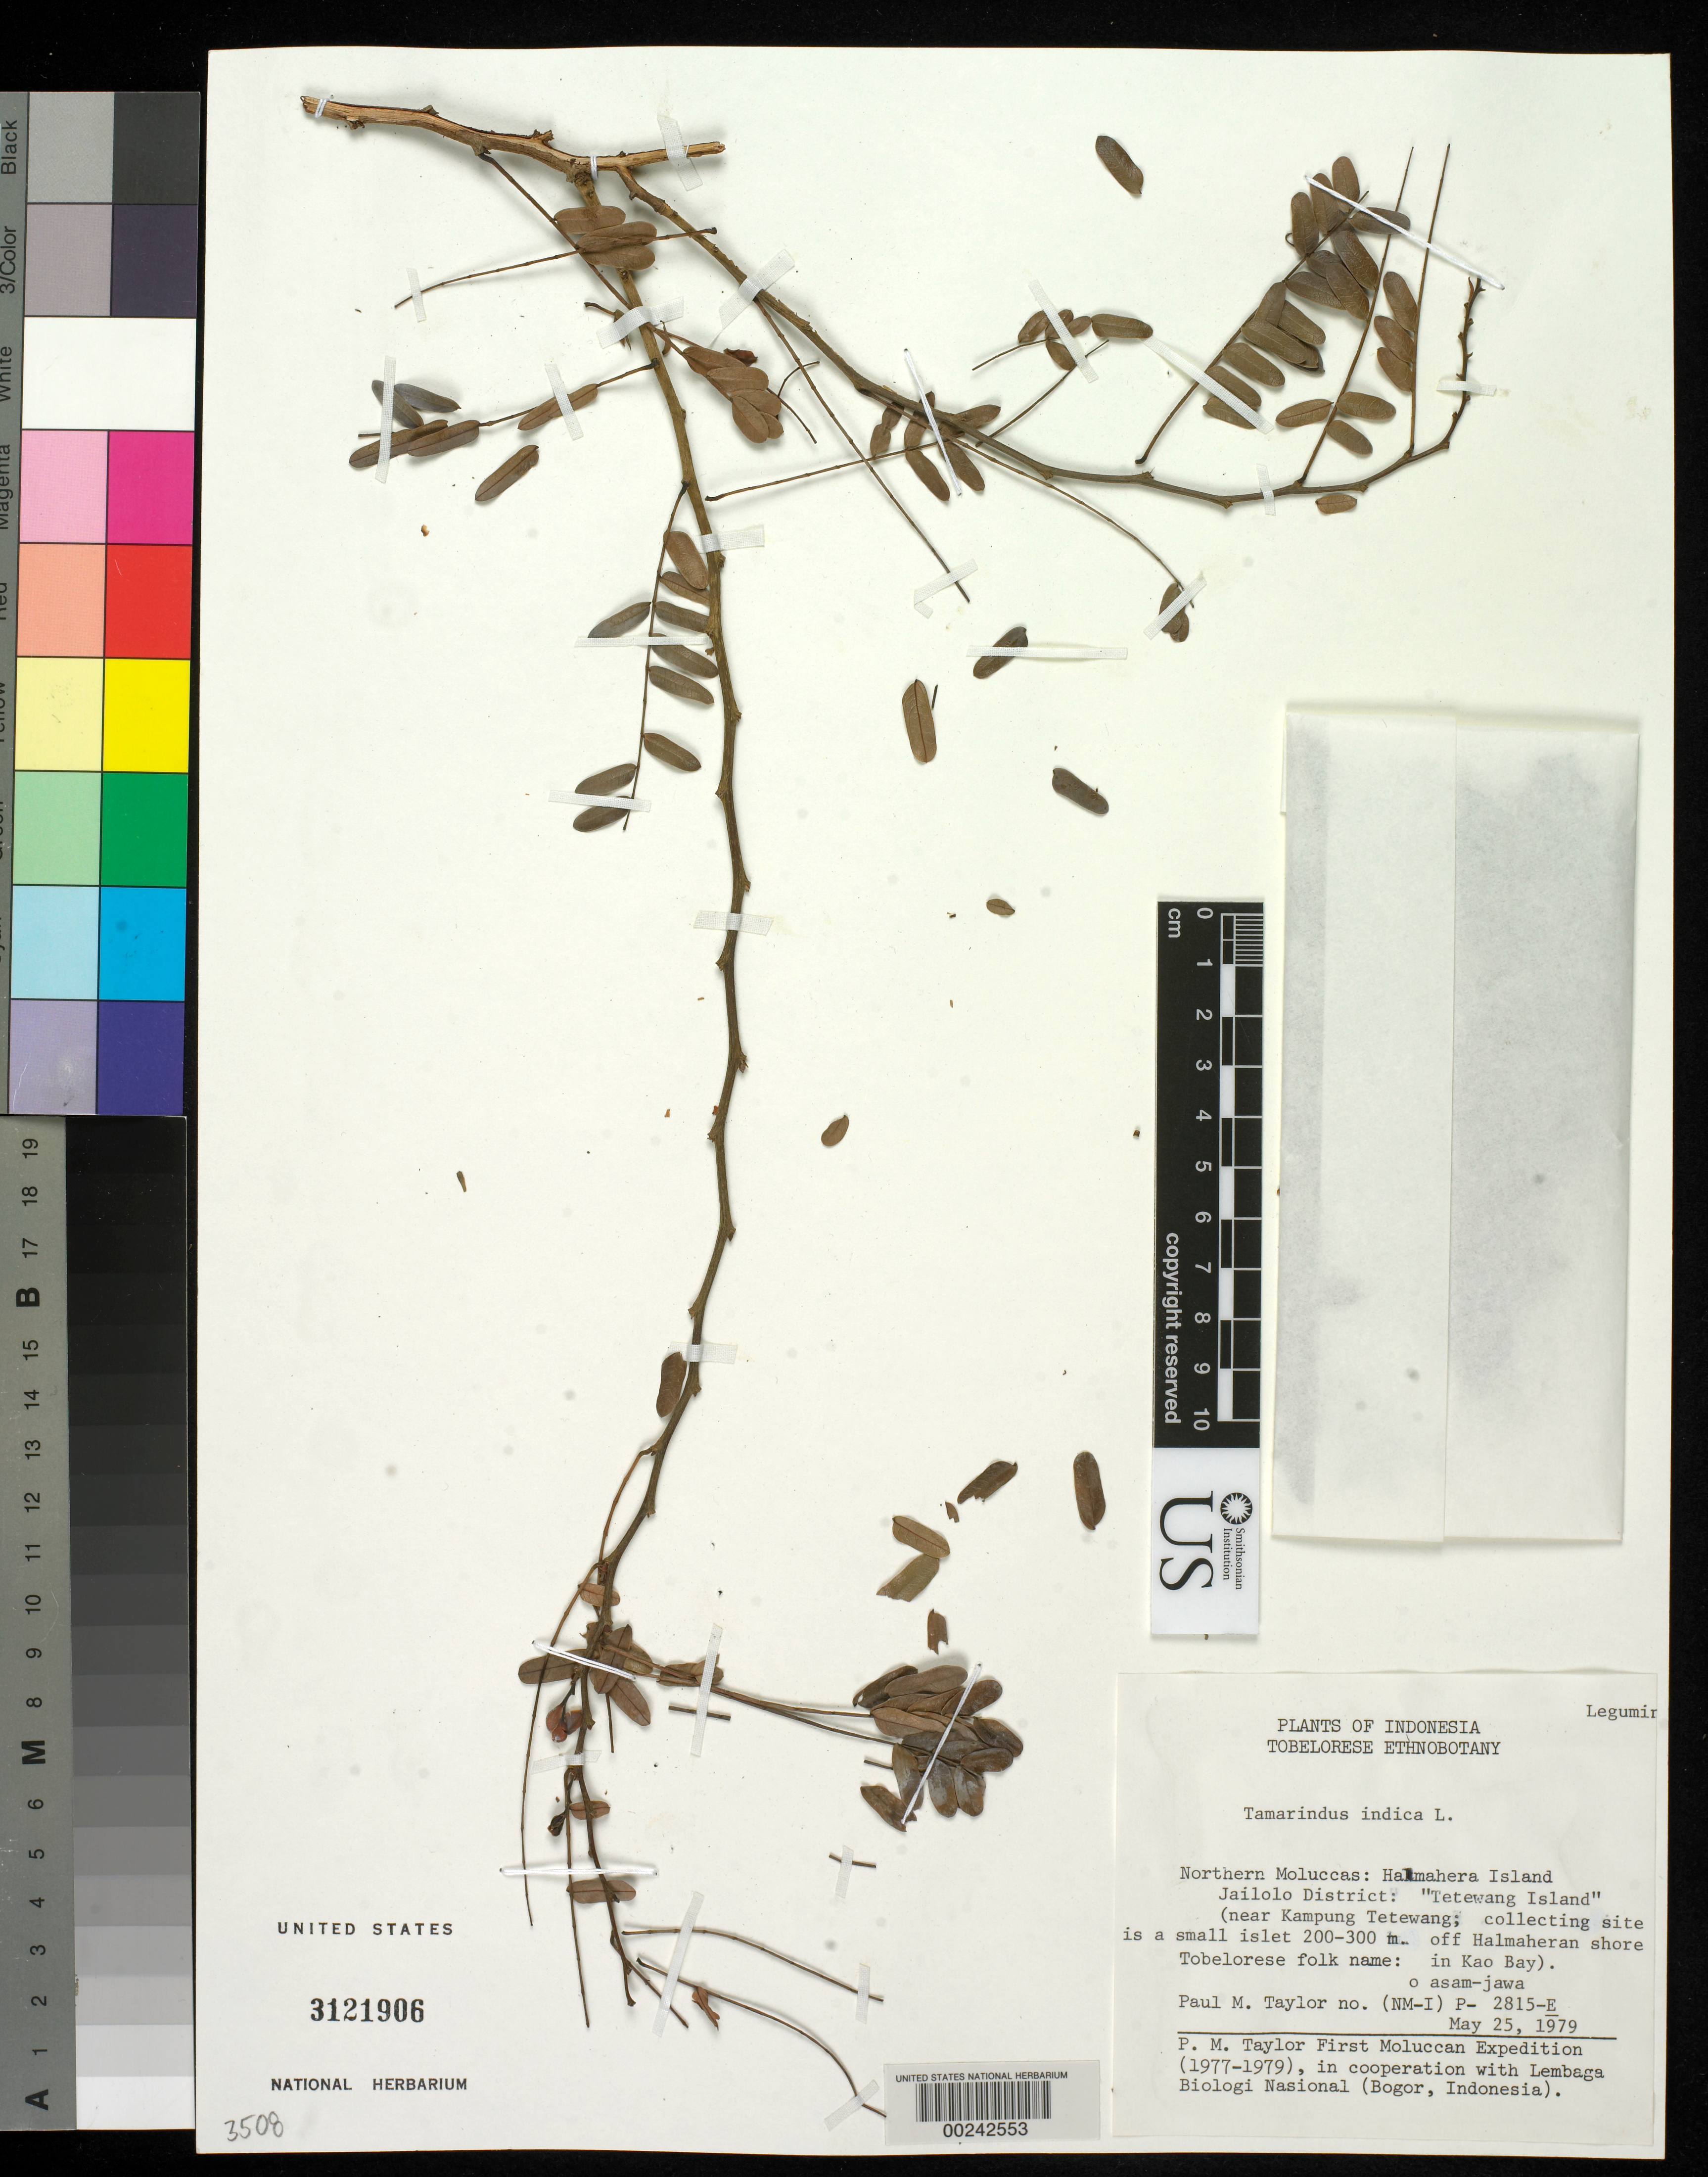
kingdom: Plantae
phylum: Tracheophyta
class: Magnoliopsida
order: Fabales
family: Fabaceae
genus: Tamarindus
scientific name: Tamarindus indica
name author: L.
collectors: P. M. Taylor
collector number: (nm-i) P- 2815-e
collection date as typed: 25 May 1979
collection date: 1979-05-25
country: Indonesia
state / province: Maluku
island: Halmahera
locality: Jailolol Dist: "Tetewang Island" (near Kampung Tetwang; collecting site is small islet 200-300m off Halmaheran shore)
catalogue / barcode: US 3121906